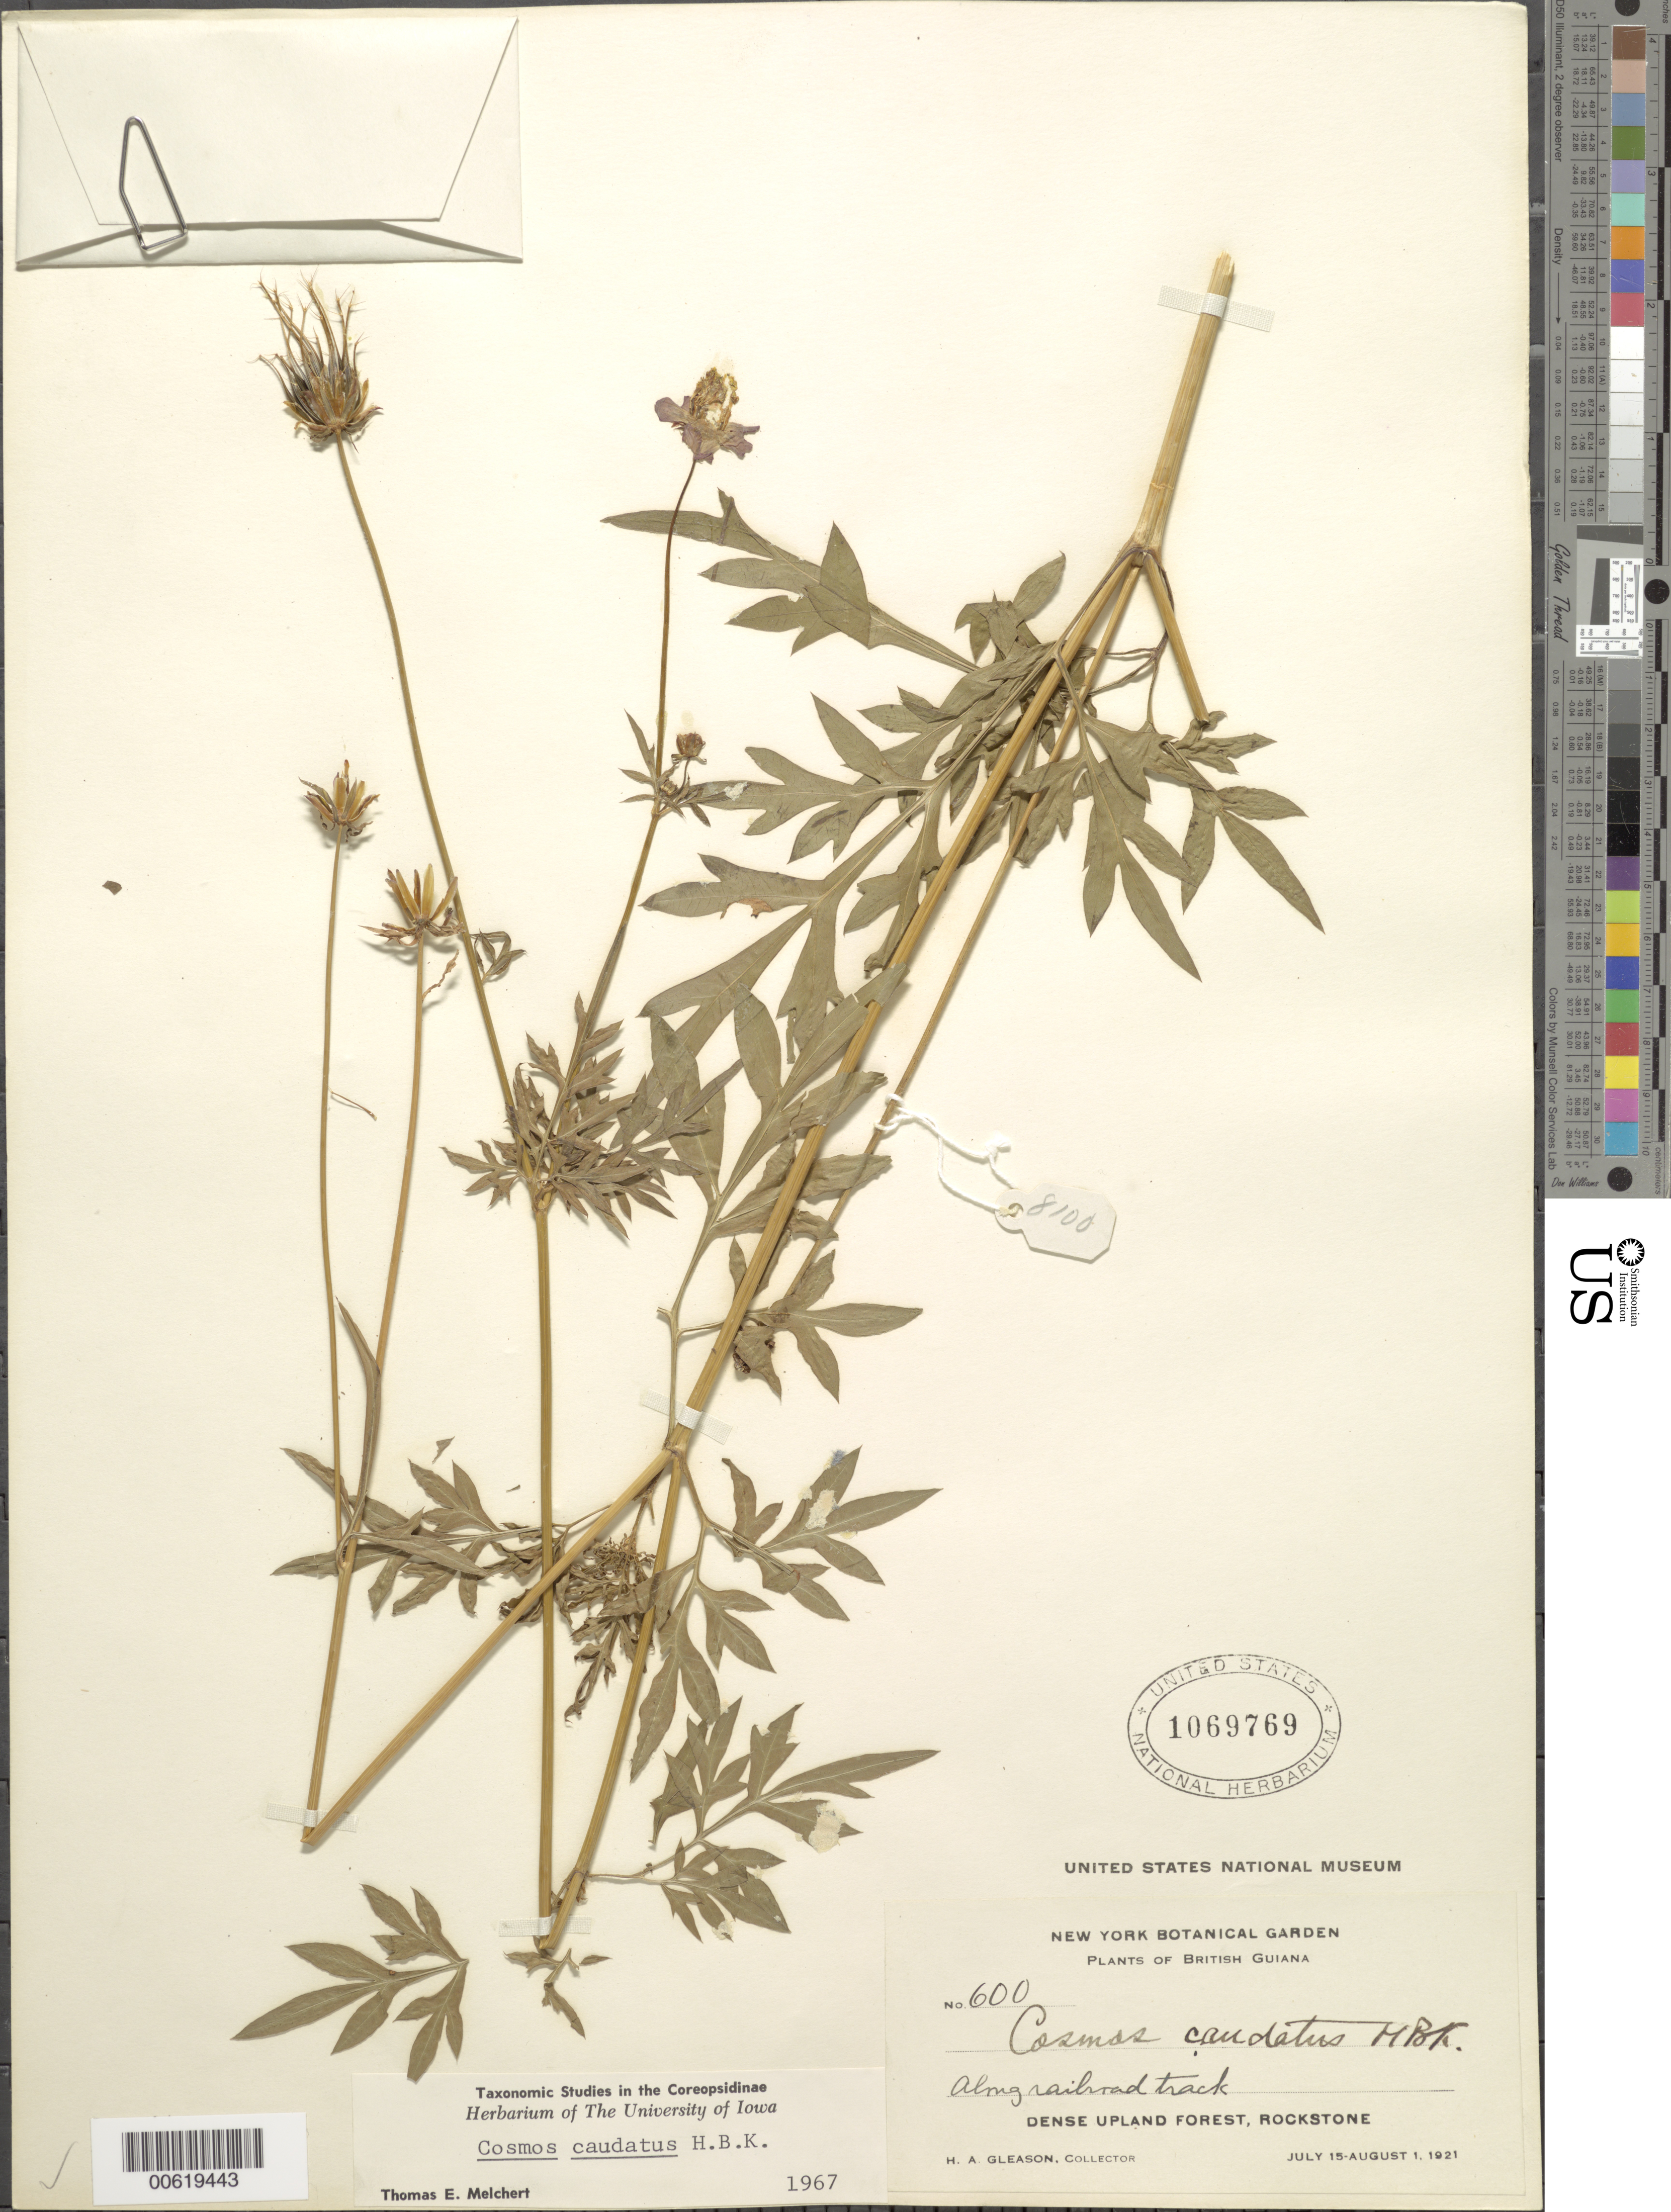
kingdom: Plantae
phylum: Tracheophyta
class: Magnoliopsida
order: Asterales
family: Asteraceae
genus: Cosmos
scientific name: Cosmos caudatus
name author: Kunth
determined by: Melchert, T. E.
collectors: H. A. Gleason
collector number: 600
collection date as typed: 15-Jul-21 to 1-Aug-21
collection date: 1921-07-15/1921-08-01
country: Guyana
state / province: U. Demerara-Berbice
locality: Rockstone, in and about the village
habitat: Dense upland forest; along railroad track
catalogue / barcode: US 1069769